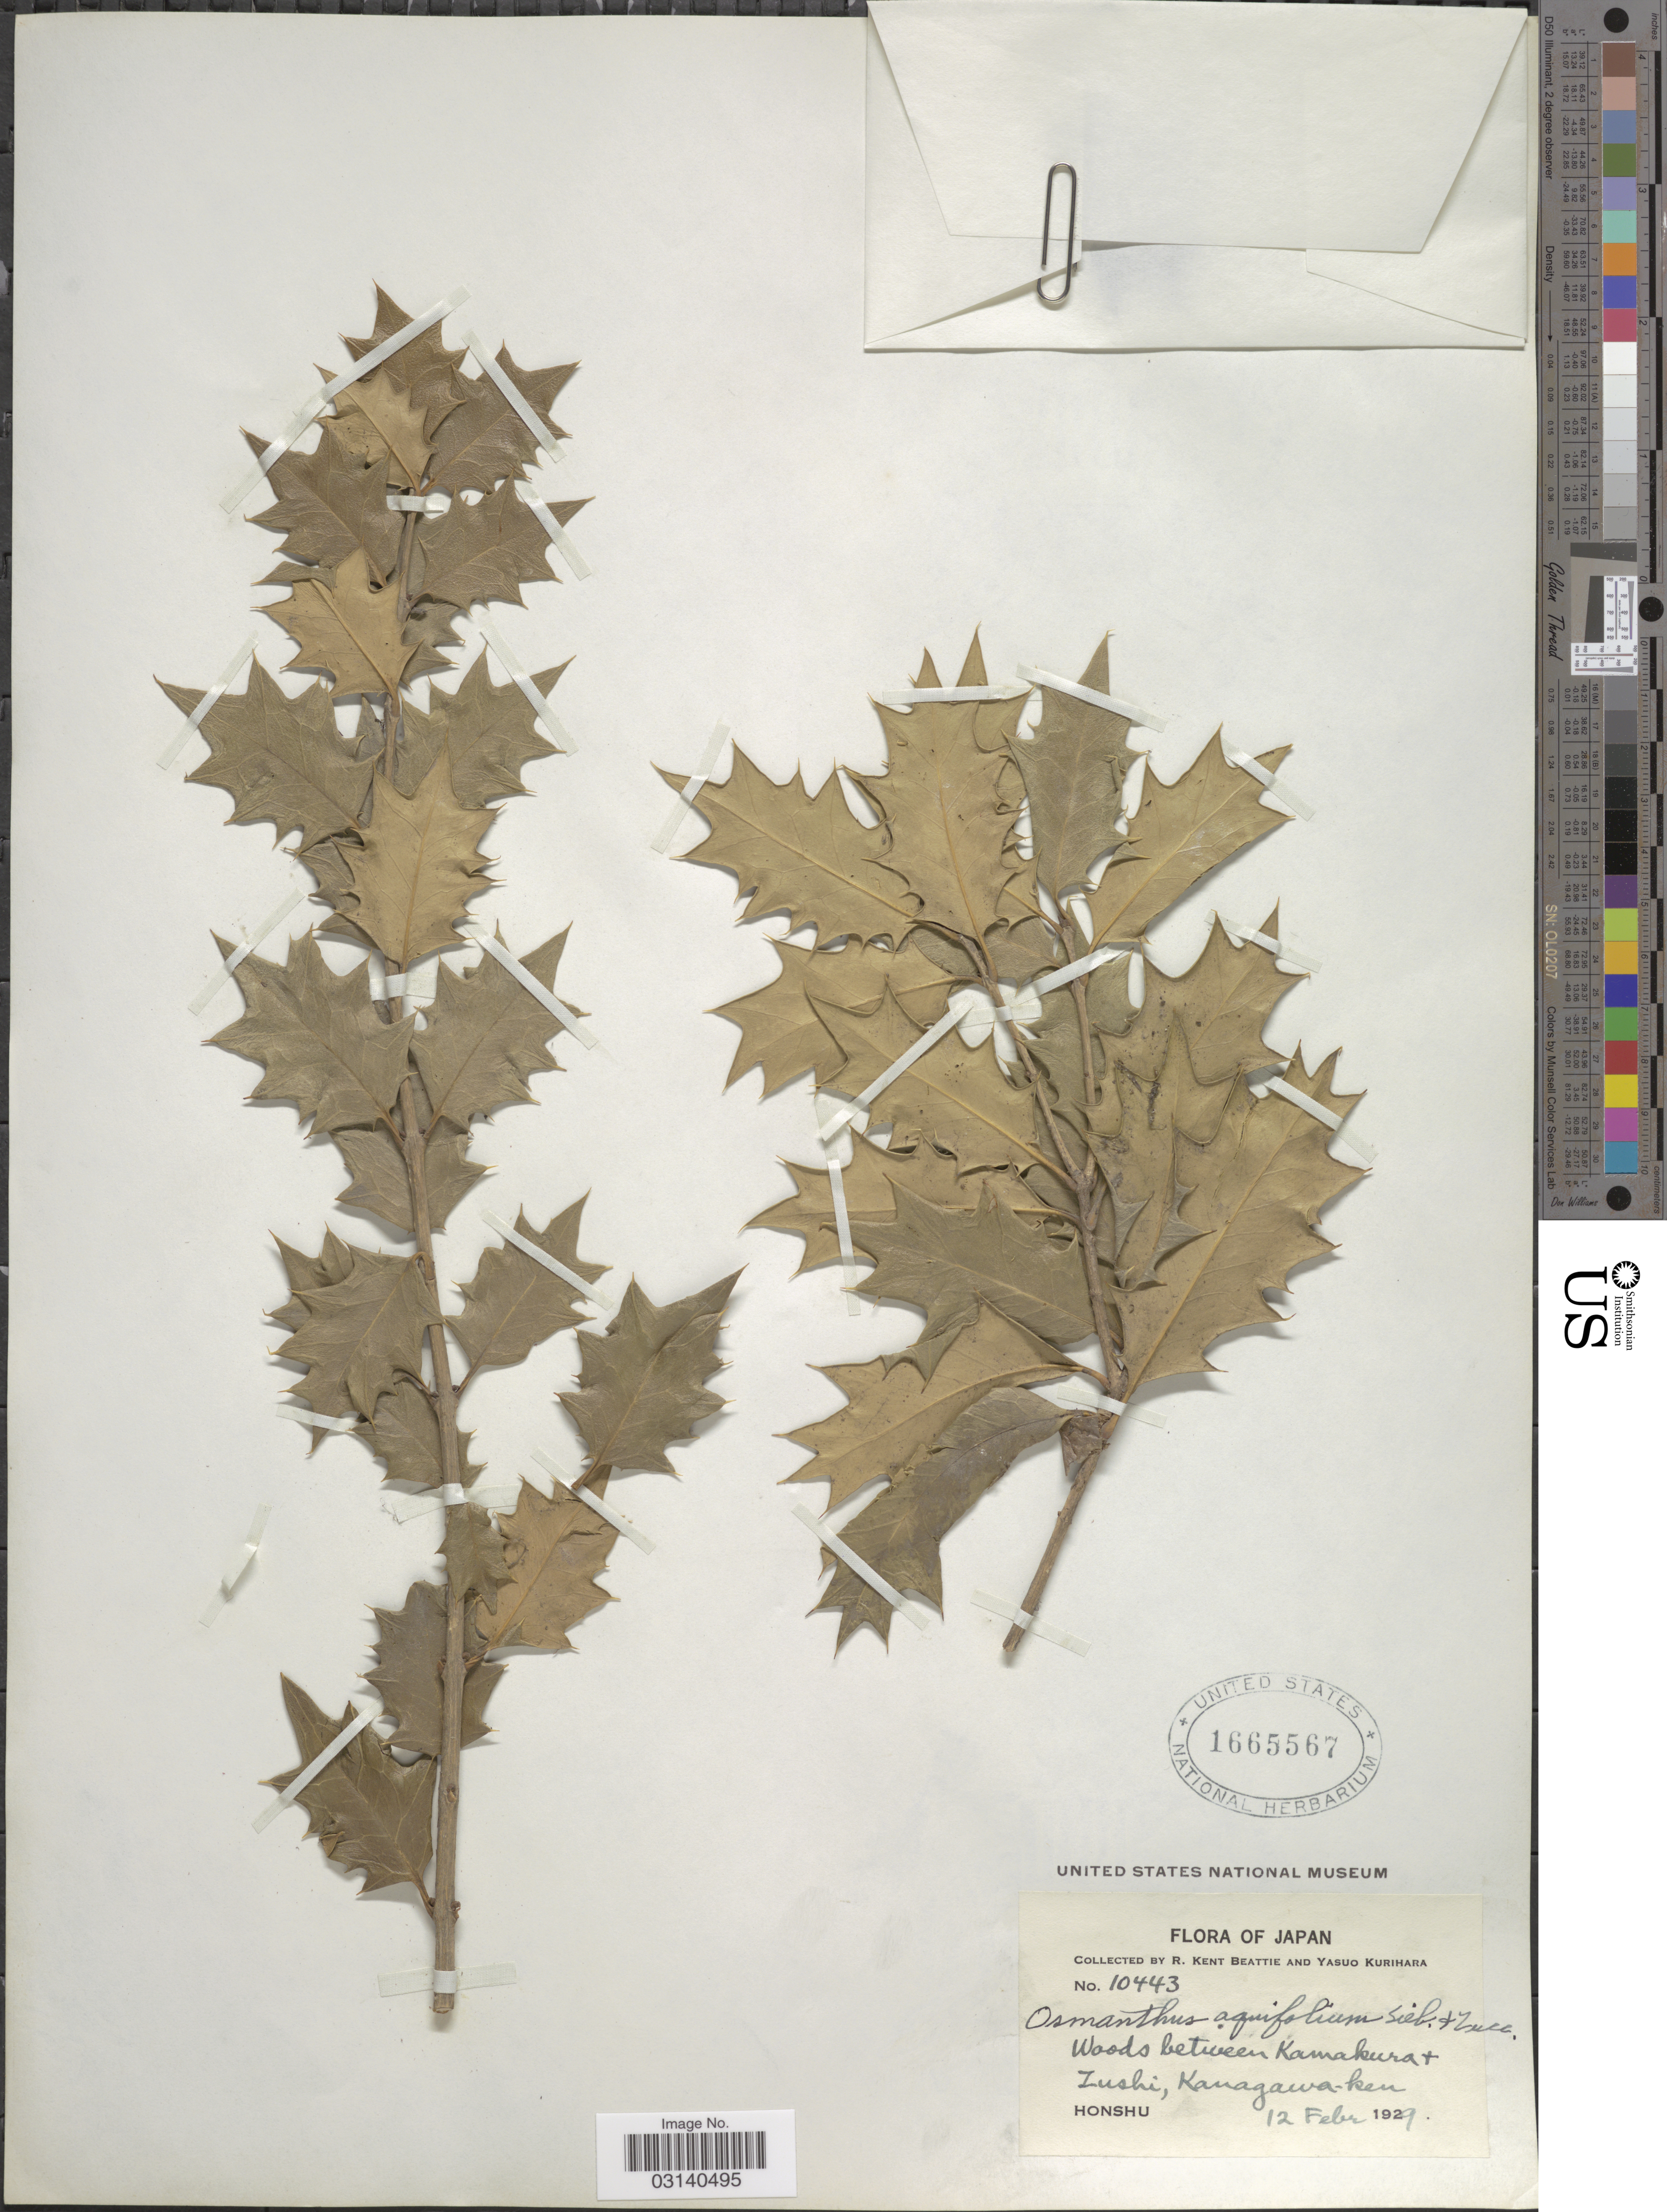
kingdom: Plantae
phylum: Tracheophyta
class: Magnoliopsida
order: Lamiales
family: Oleaceae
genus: Osmanthus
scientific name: Osmanthus aquifolium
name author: (Siebold & Zucc.) J. Dix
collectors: R. K. Beattie & Y. Kurihara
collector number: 10443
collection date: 1929-02-12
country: Japan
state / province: Kanagawa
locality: Woods between Kamakura + Zushi; Kanagawa-ken, Honshu.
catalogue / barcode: US 1665567